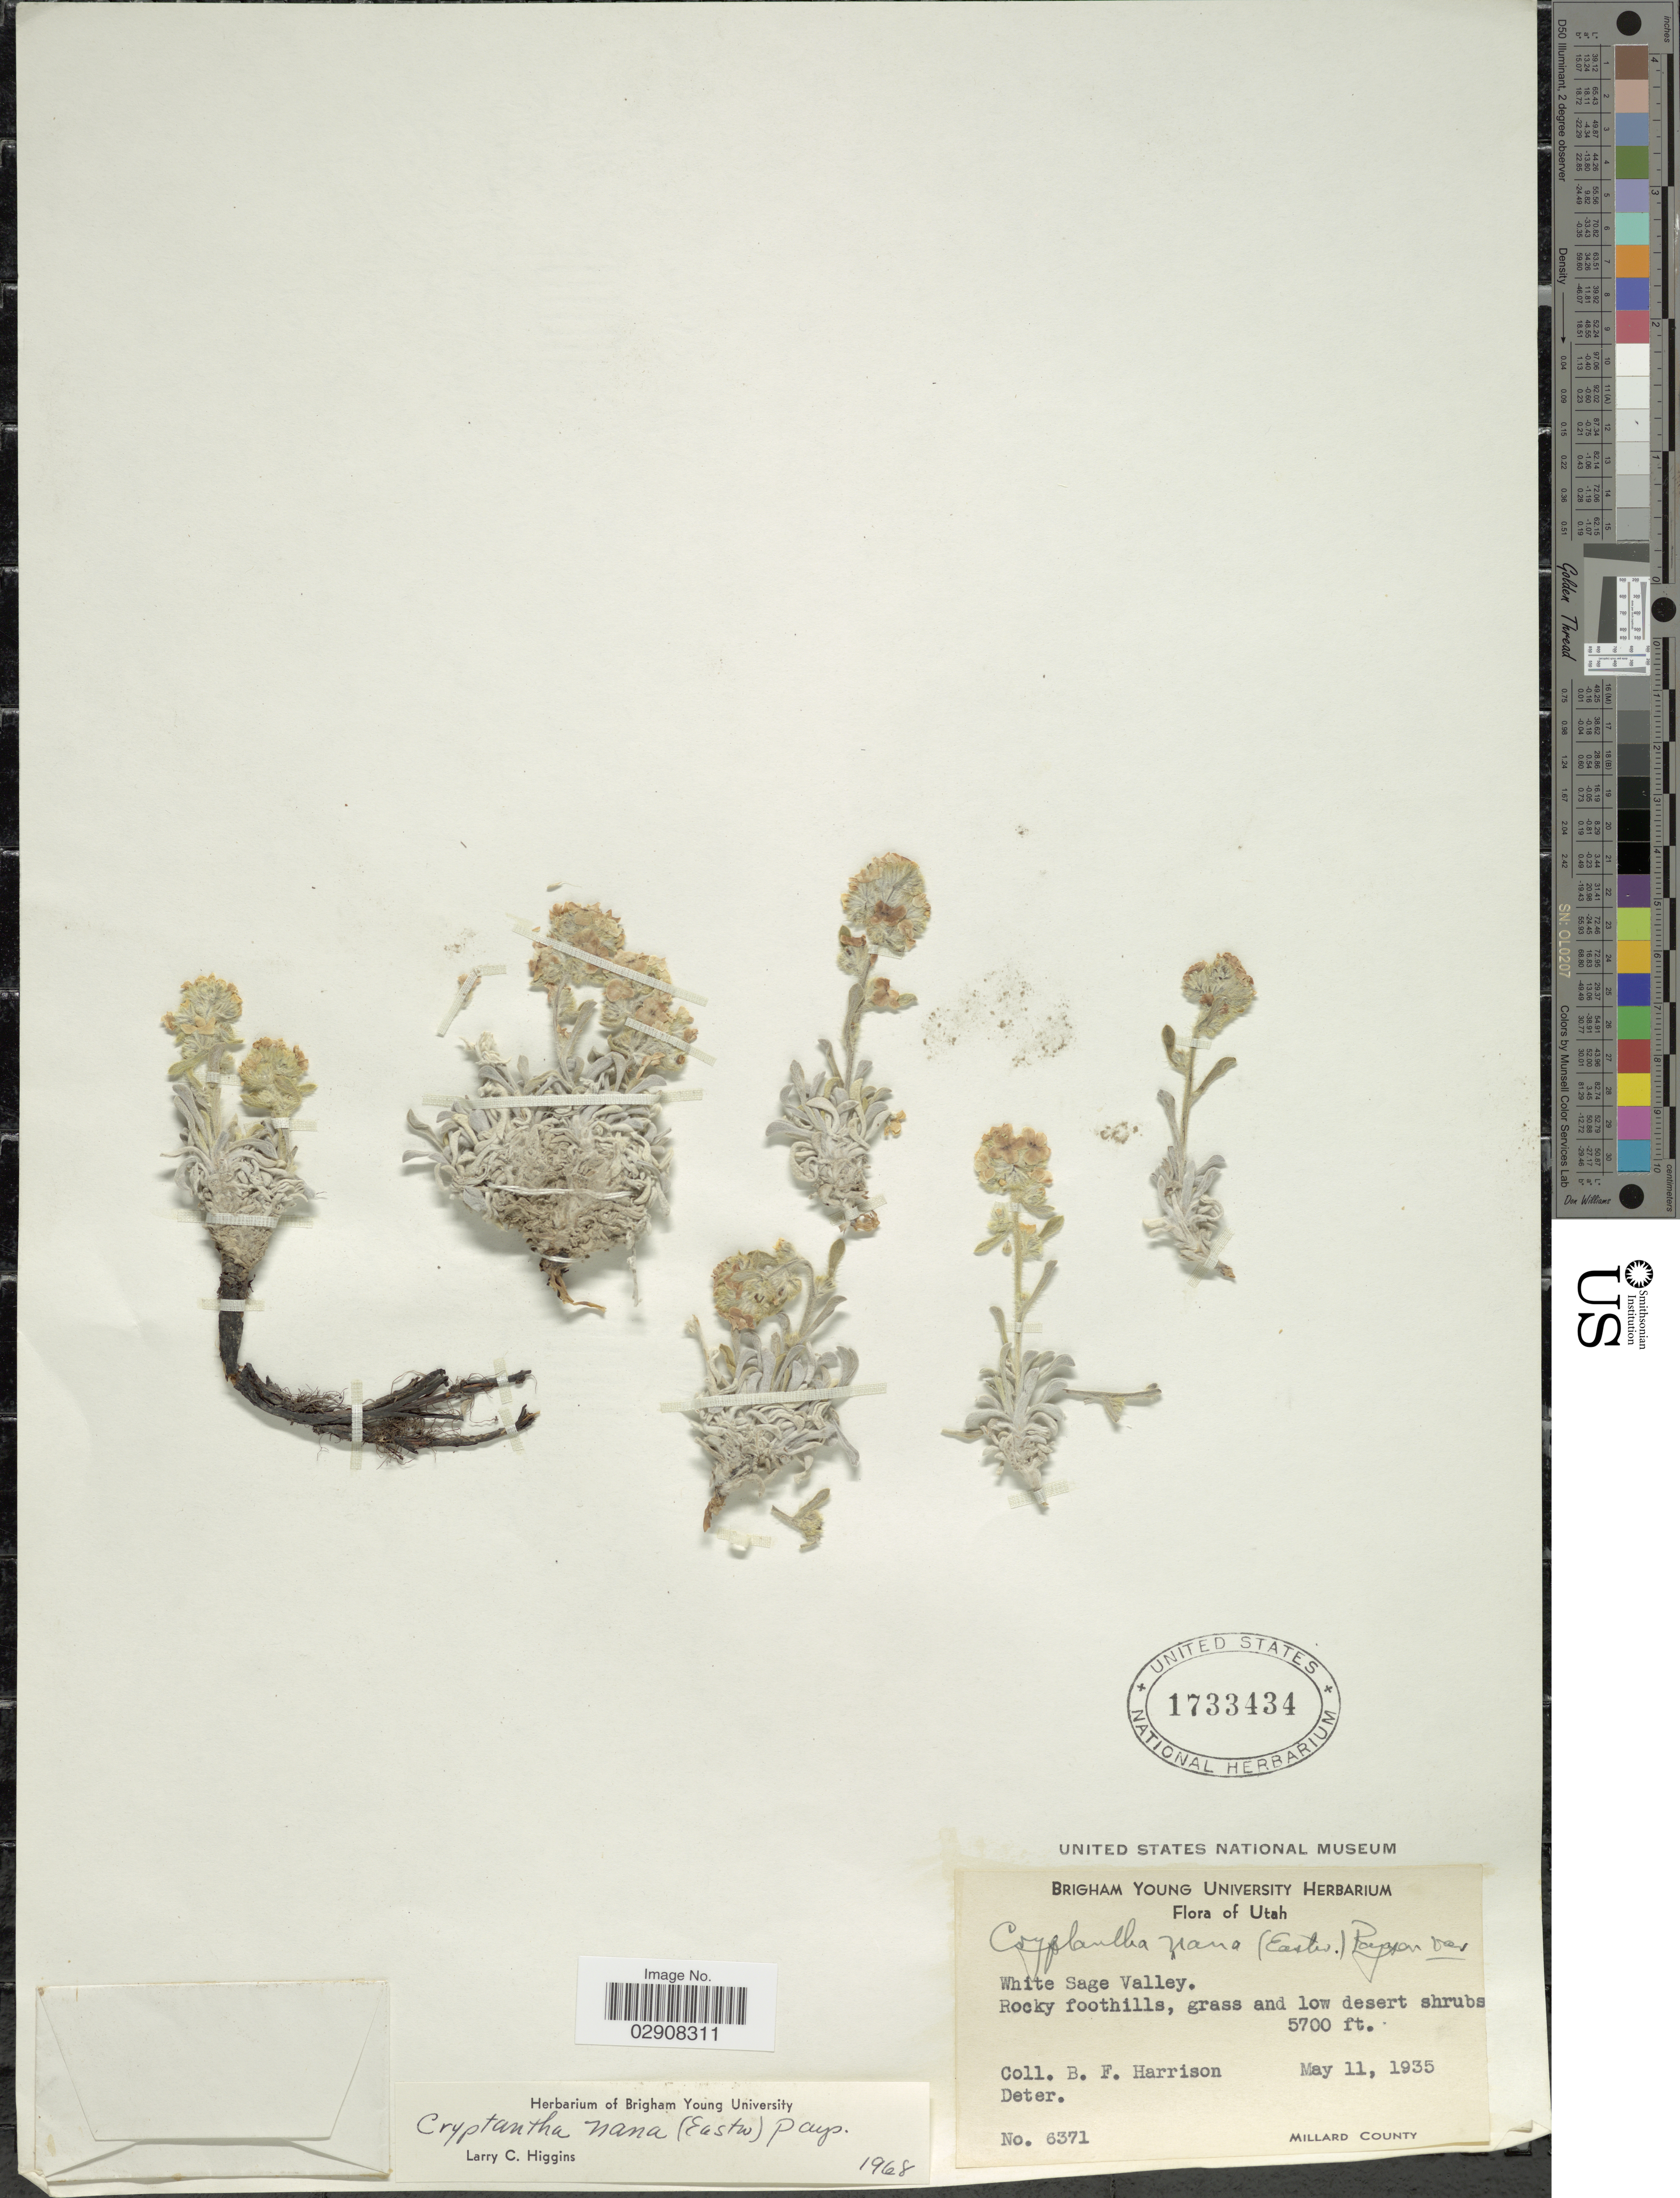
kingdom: Plantae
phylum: Tracheophyta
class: Magnoliopsida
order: Boraginales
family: Boraginaceae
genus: Cryptantha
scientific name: Cryptantha nana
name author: (Eastw.) Payson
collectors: B. F. Harrison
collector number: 6371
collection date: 1935-05-11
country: United States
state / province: Utah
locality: White Sage Valley. Millard County.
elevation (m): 1737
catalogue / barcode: US 1733434